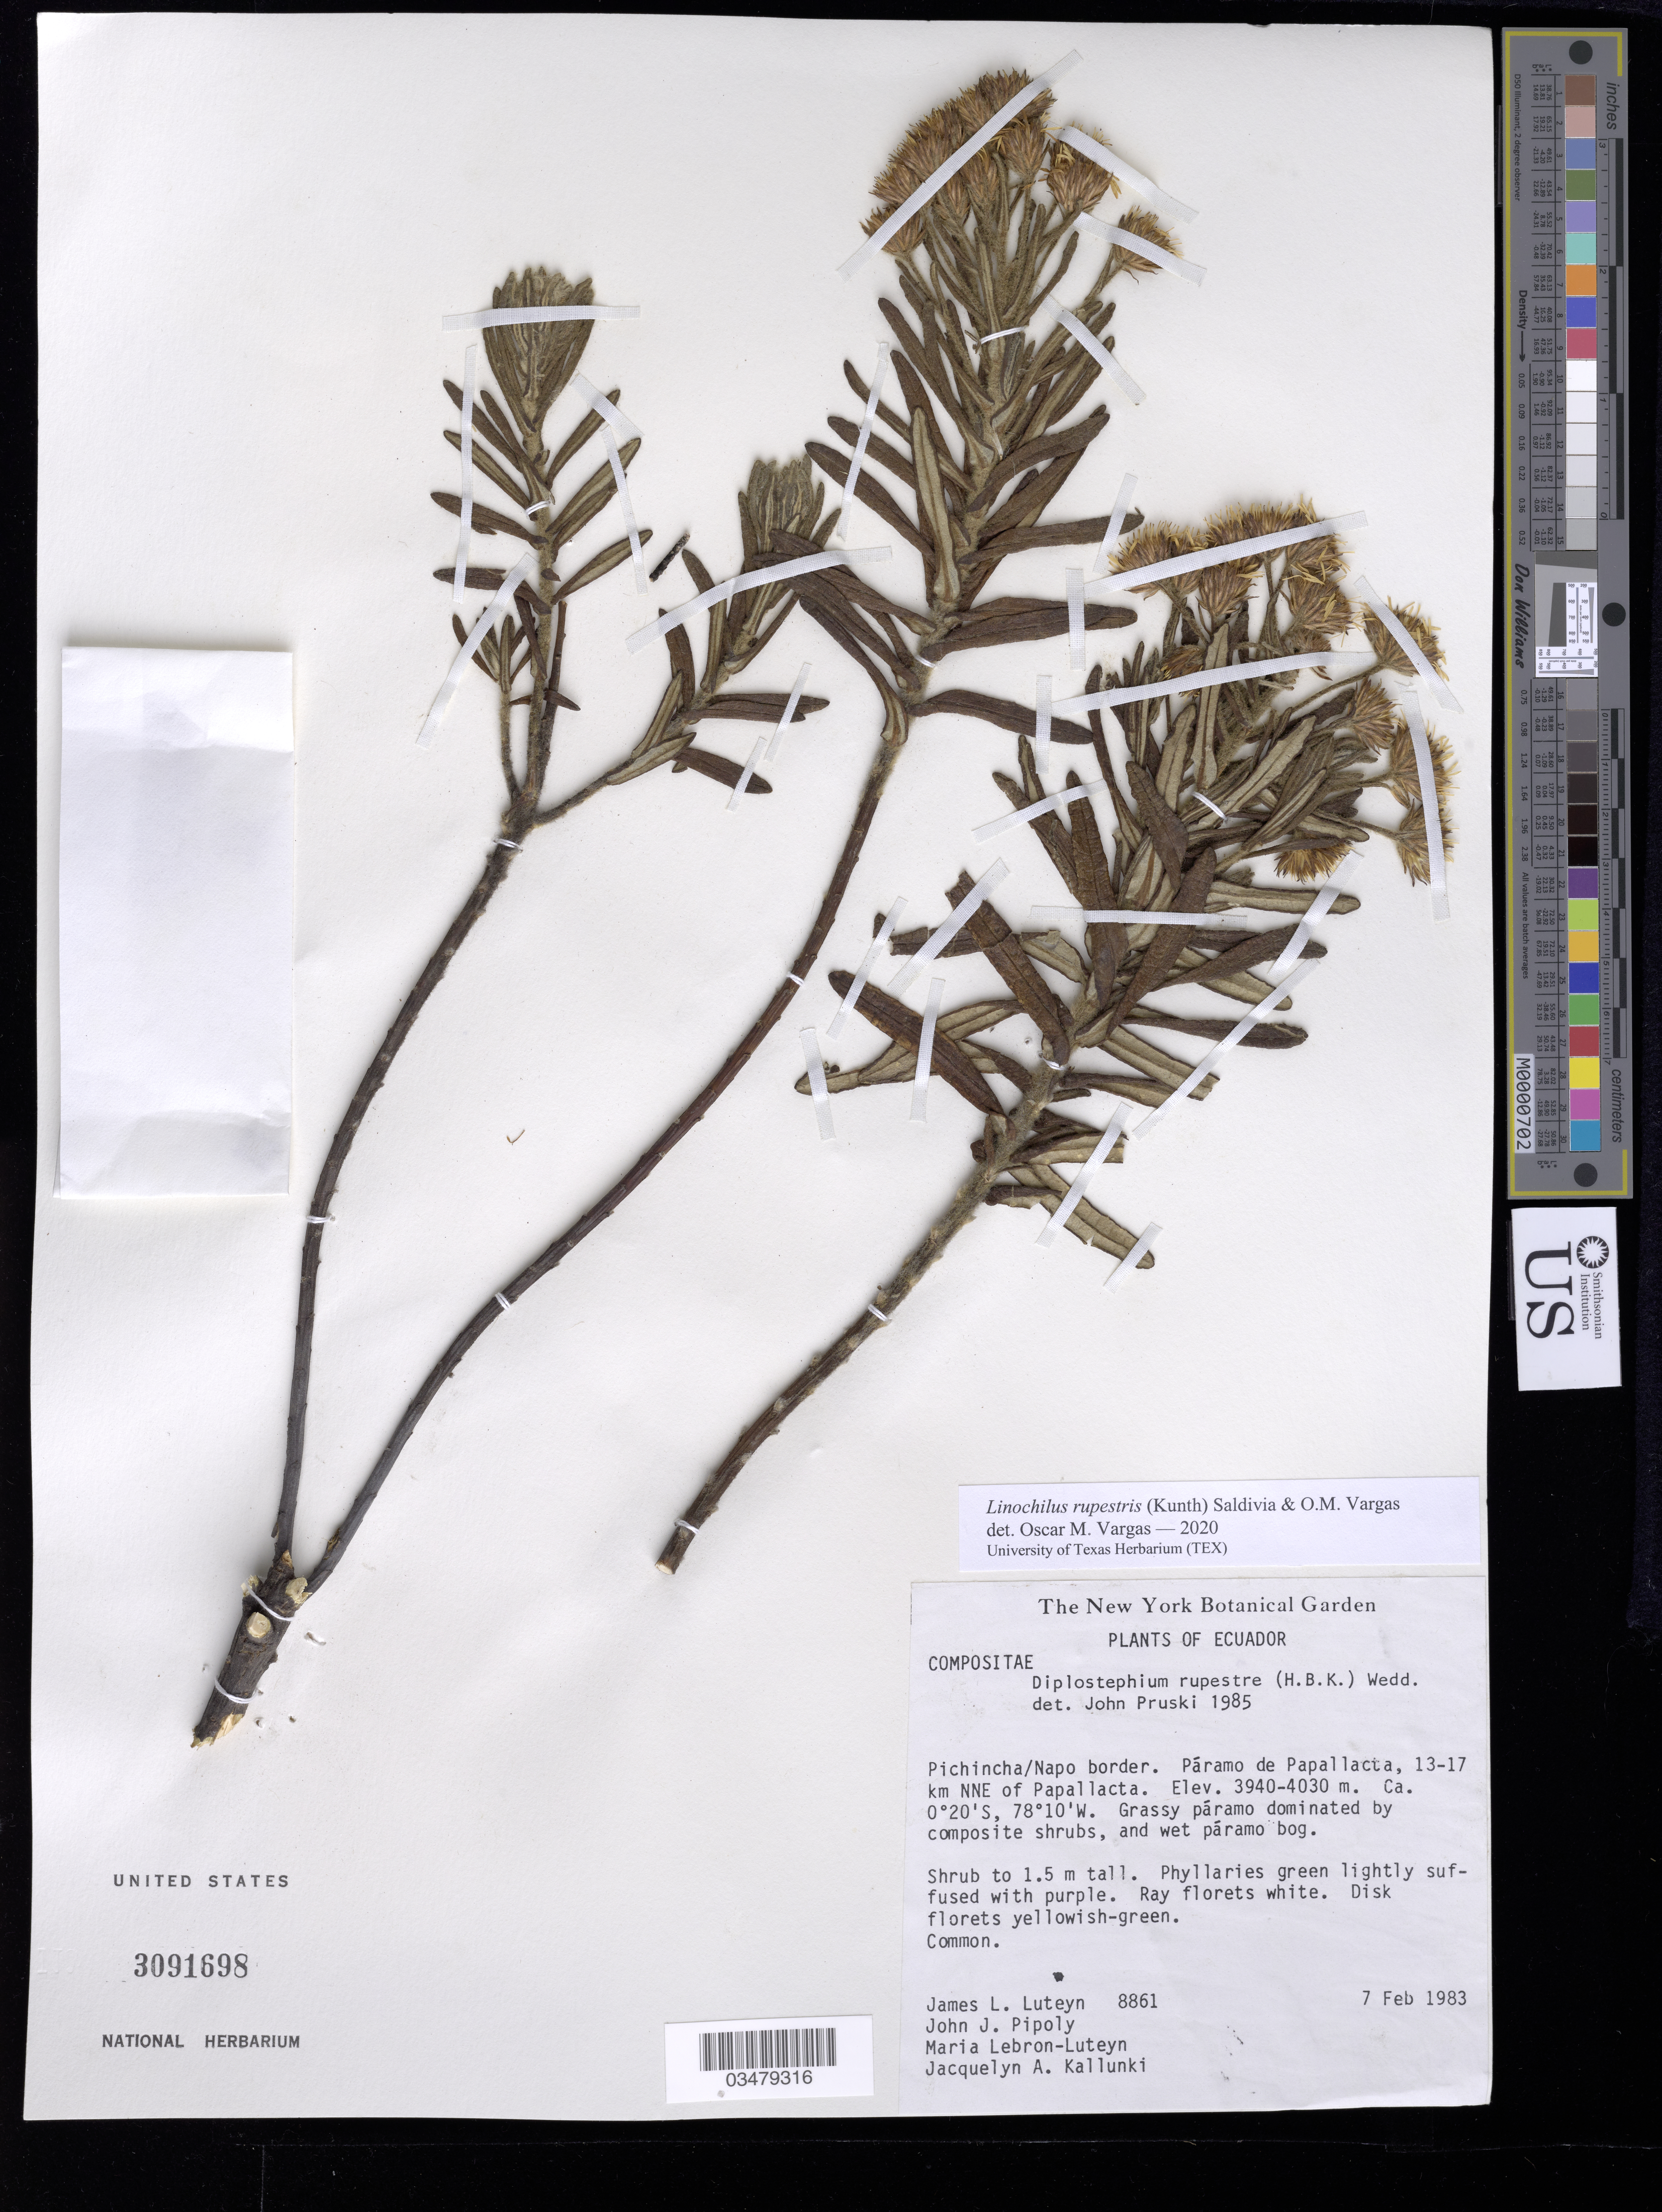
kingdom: Plantae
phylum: Tracheophyta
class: Magnoliopsida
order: Asterales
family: Asteraceae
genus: Linochilus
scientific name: Linochilus rupestris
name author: (Kunth) Saldivia & O.M. Vargas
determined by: Vargas, Oscar M.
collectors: J. L. Luteyn, J. J. Pipoly, M. L. Lebrón-Luteyn & J. Kallunki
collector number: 8861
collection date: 1983-02-07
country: Ecuador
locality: Pichincha/Napo border. Paramo de Papallacta, 13-17 km NNE of Papallacta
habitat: Grassy paramo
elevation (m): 3940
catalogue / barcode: US 3091698